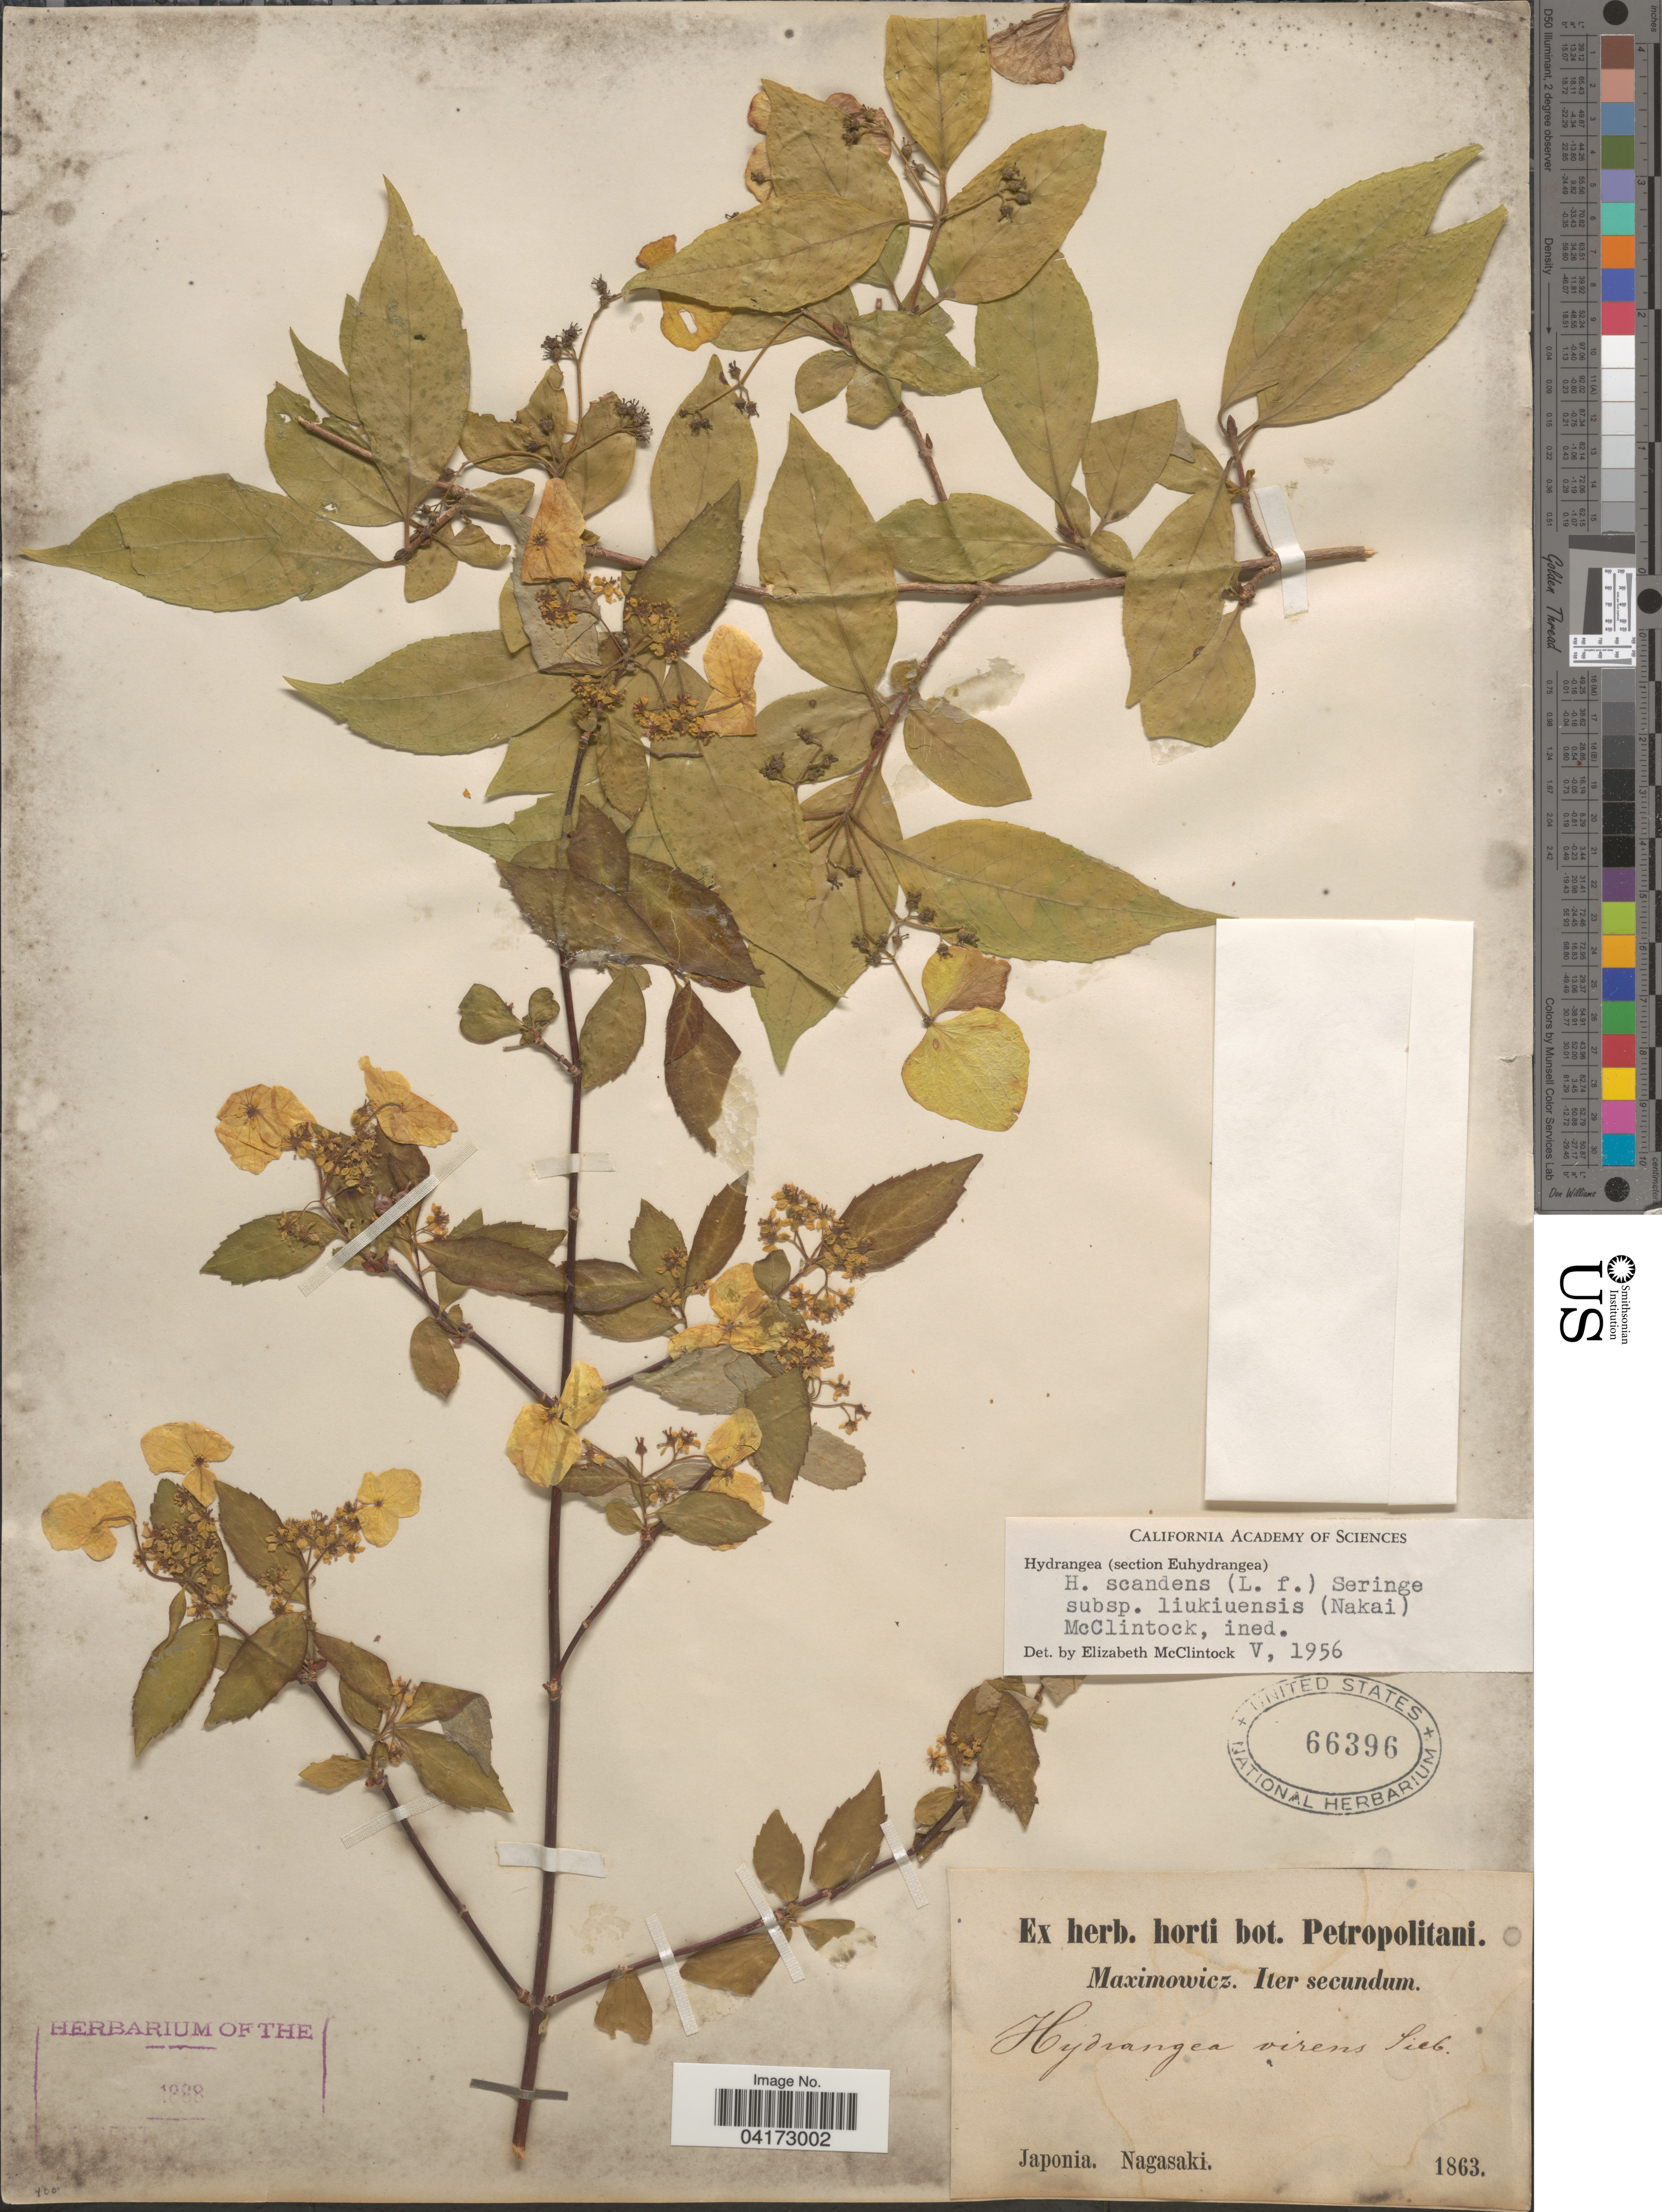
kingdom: Plantae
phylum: Tracheophyta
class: Magnoliopsida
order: Cornales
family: Hydrangeaceae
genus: Hydrangea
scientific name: Hydrangea scandens subsp. liukiuensis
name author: (Nakai) E. M. McClint.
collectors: Maximowicz, --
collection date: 1863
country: Japan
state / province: Nagasaki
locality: Japonia.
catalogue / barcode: US 66396